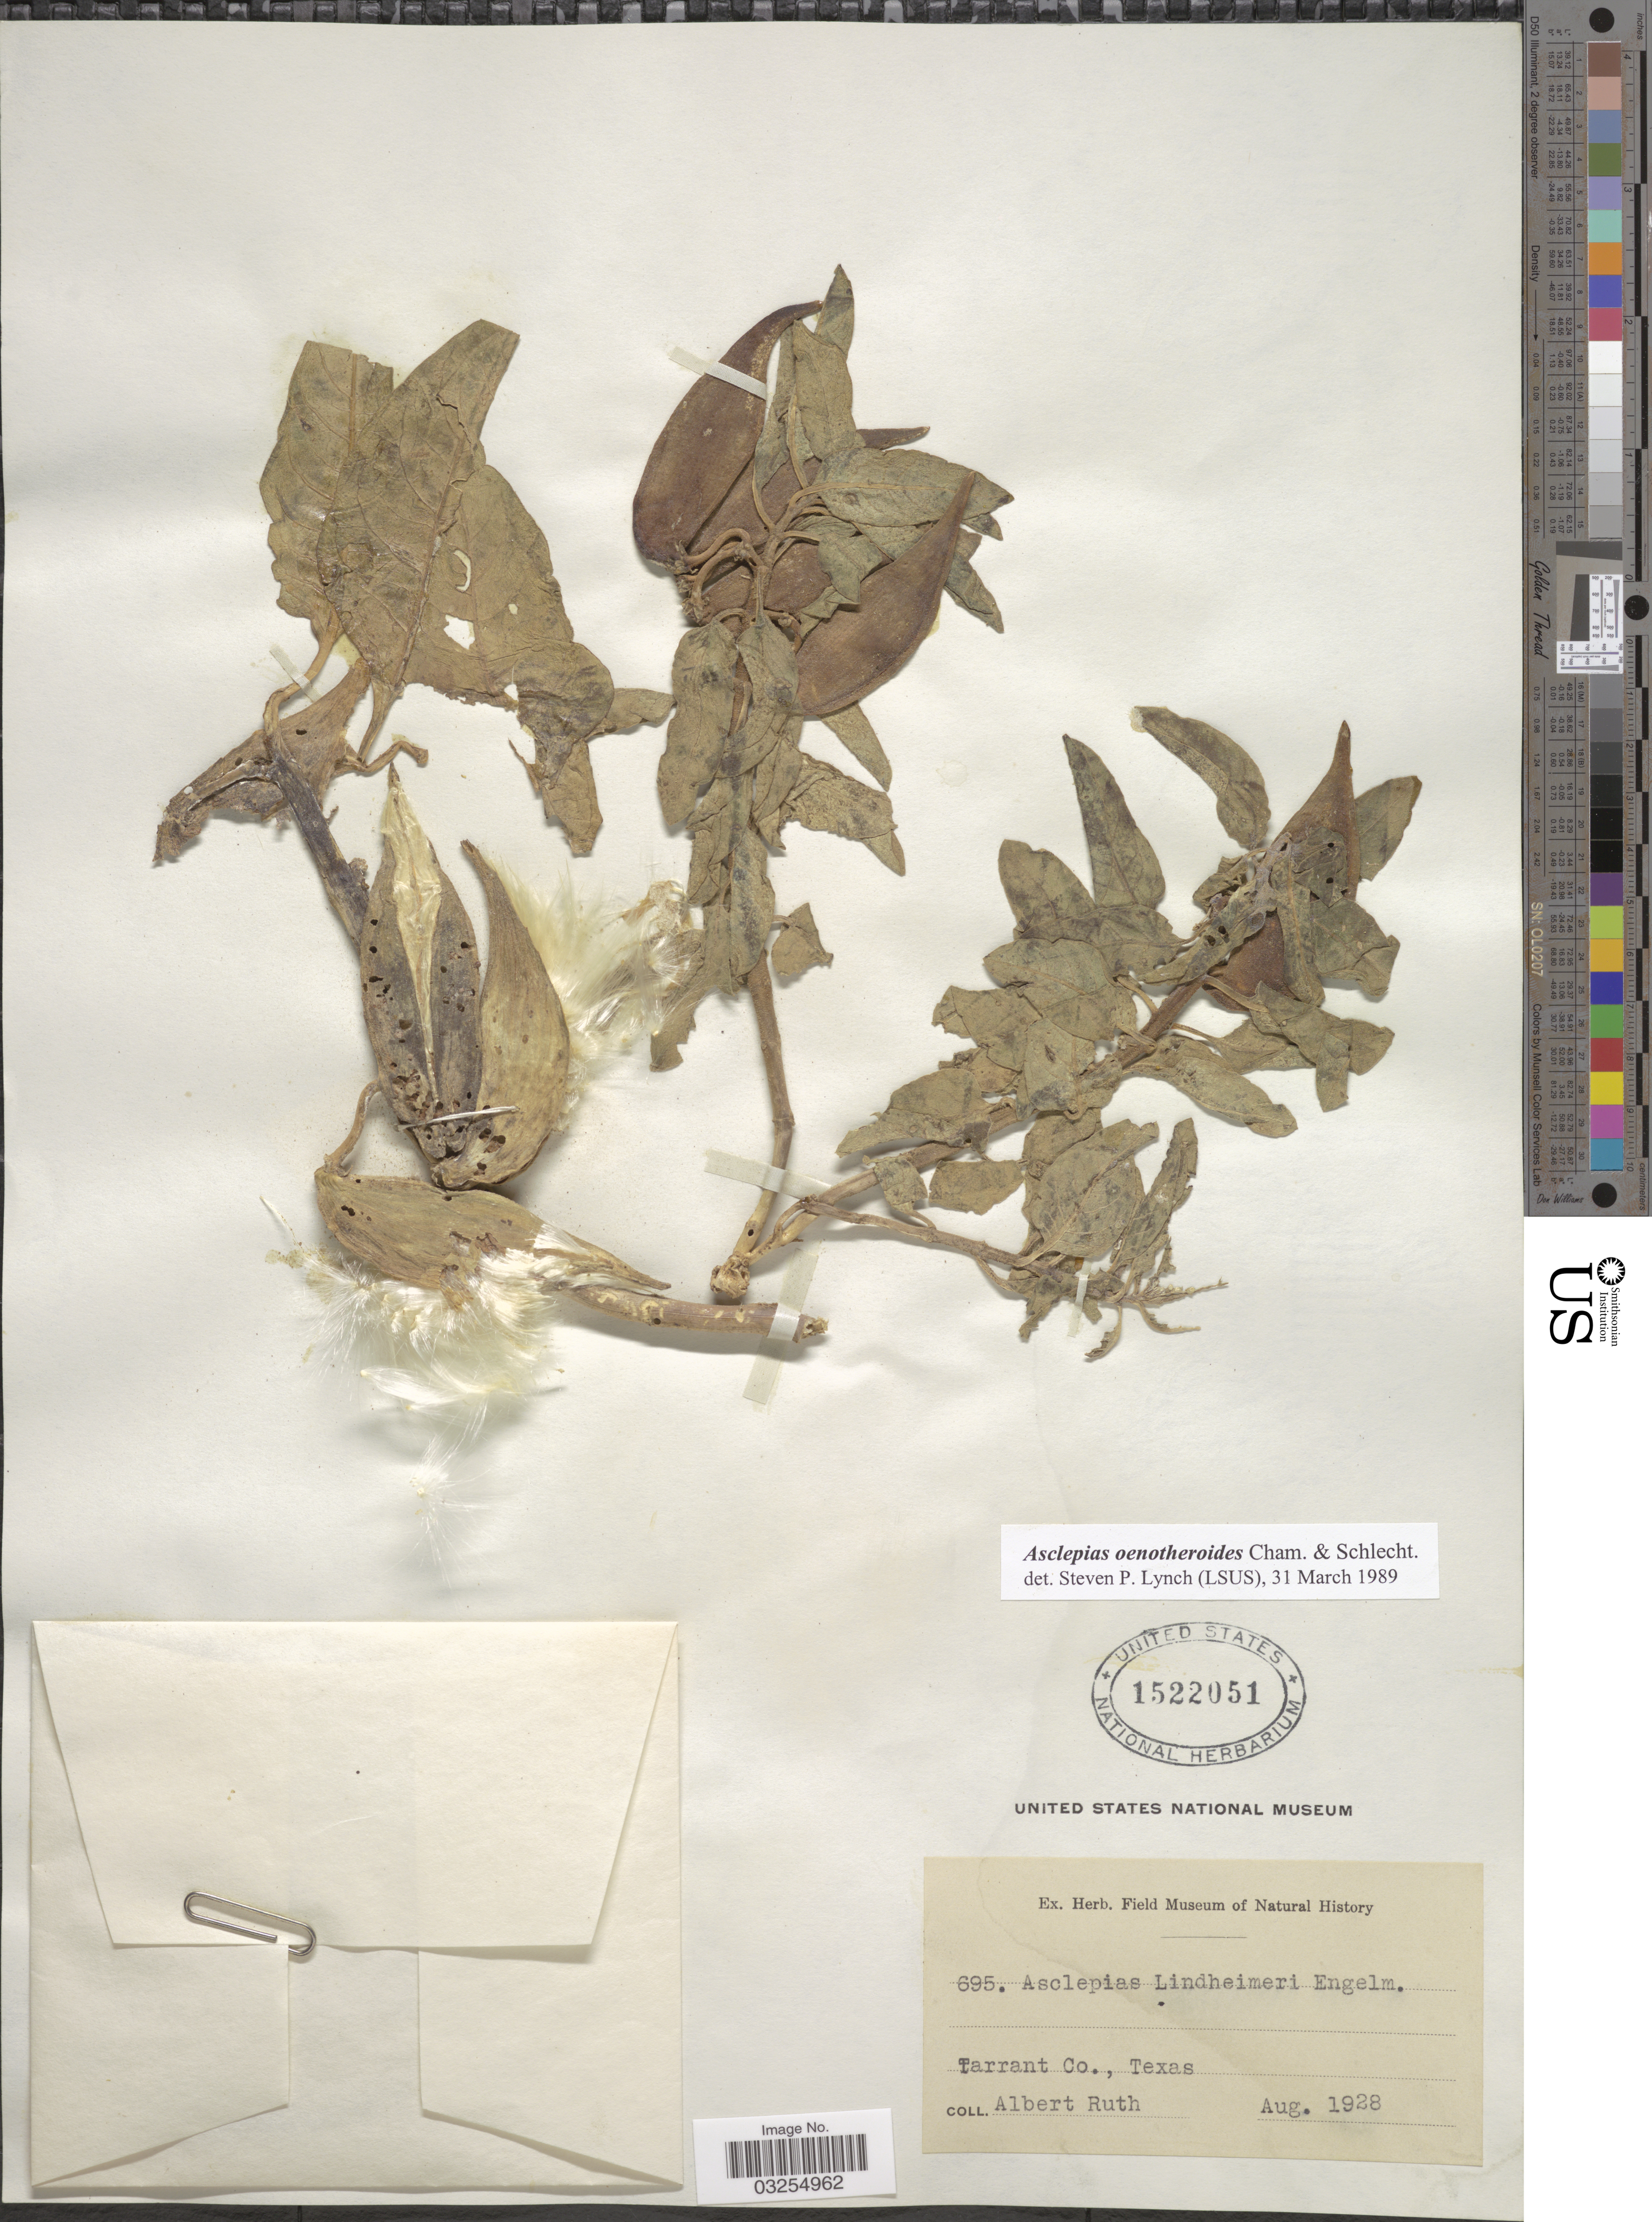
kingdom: Plantae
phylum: Tracheophyta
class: Magnoliopsida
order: Gentianales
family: Apocynaceae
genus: Asclepias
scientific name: Asclepias oenotheroides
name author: Schltdl. & Cham.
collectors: A. Ruth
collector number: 695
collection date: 1928-08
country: United States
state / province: Texas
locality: Tarrant Co.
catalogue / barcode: US 1522051